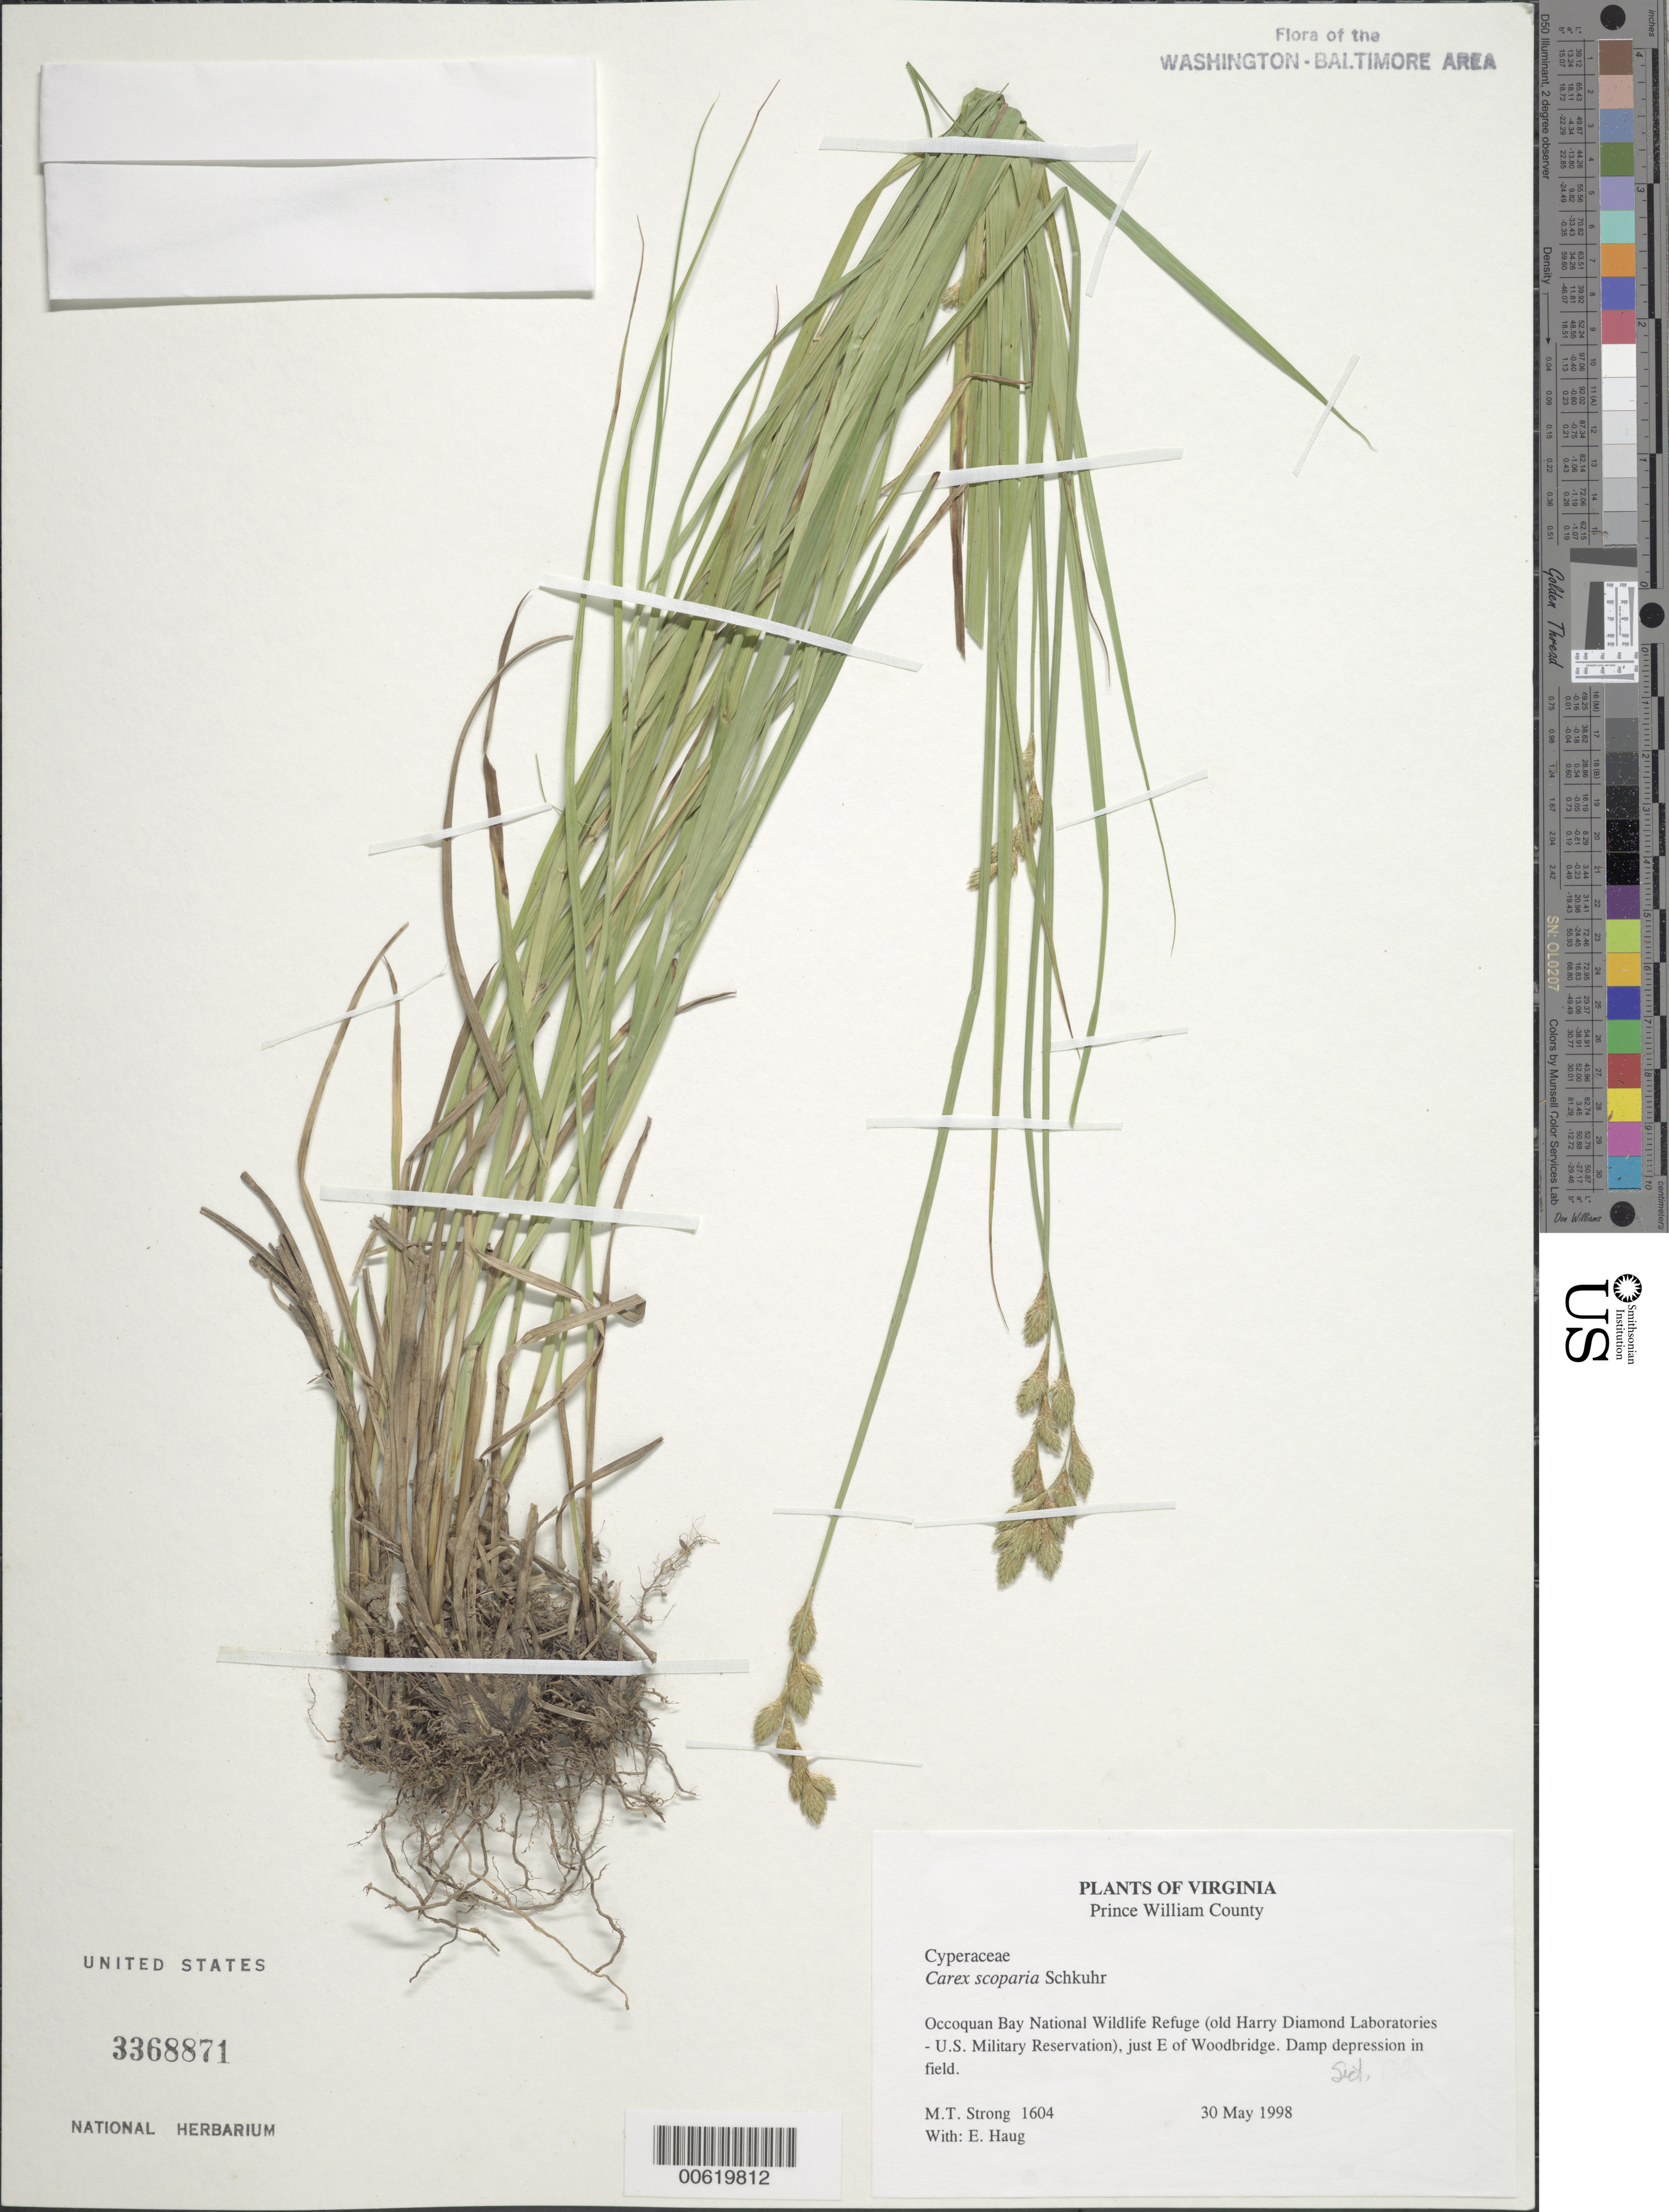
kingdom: Plantae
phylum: Tracheophyta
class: Liliopsida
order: Poales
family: Cyperaceae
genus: Carex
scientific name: Carex scoparia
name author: Schkuhr ex Willd.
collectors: M. T. Strong & E. Haug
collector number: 1604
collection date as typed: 30 May 1998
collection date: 1998-05-30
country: United States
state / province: Virginia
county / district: Prince William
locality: Occoquan Bay National Wildlife Refuge (old Harry Diamond Laboratories - U.S. Military Reservation), just E of Woodbridge.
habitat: Damp depression in field.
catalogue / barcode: US 3368871